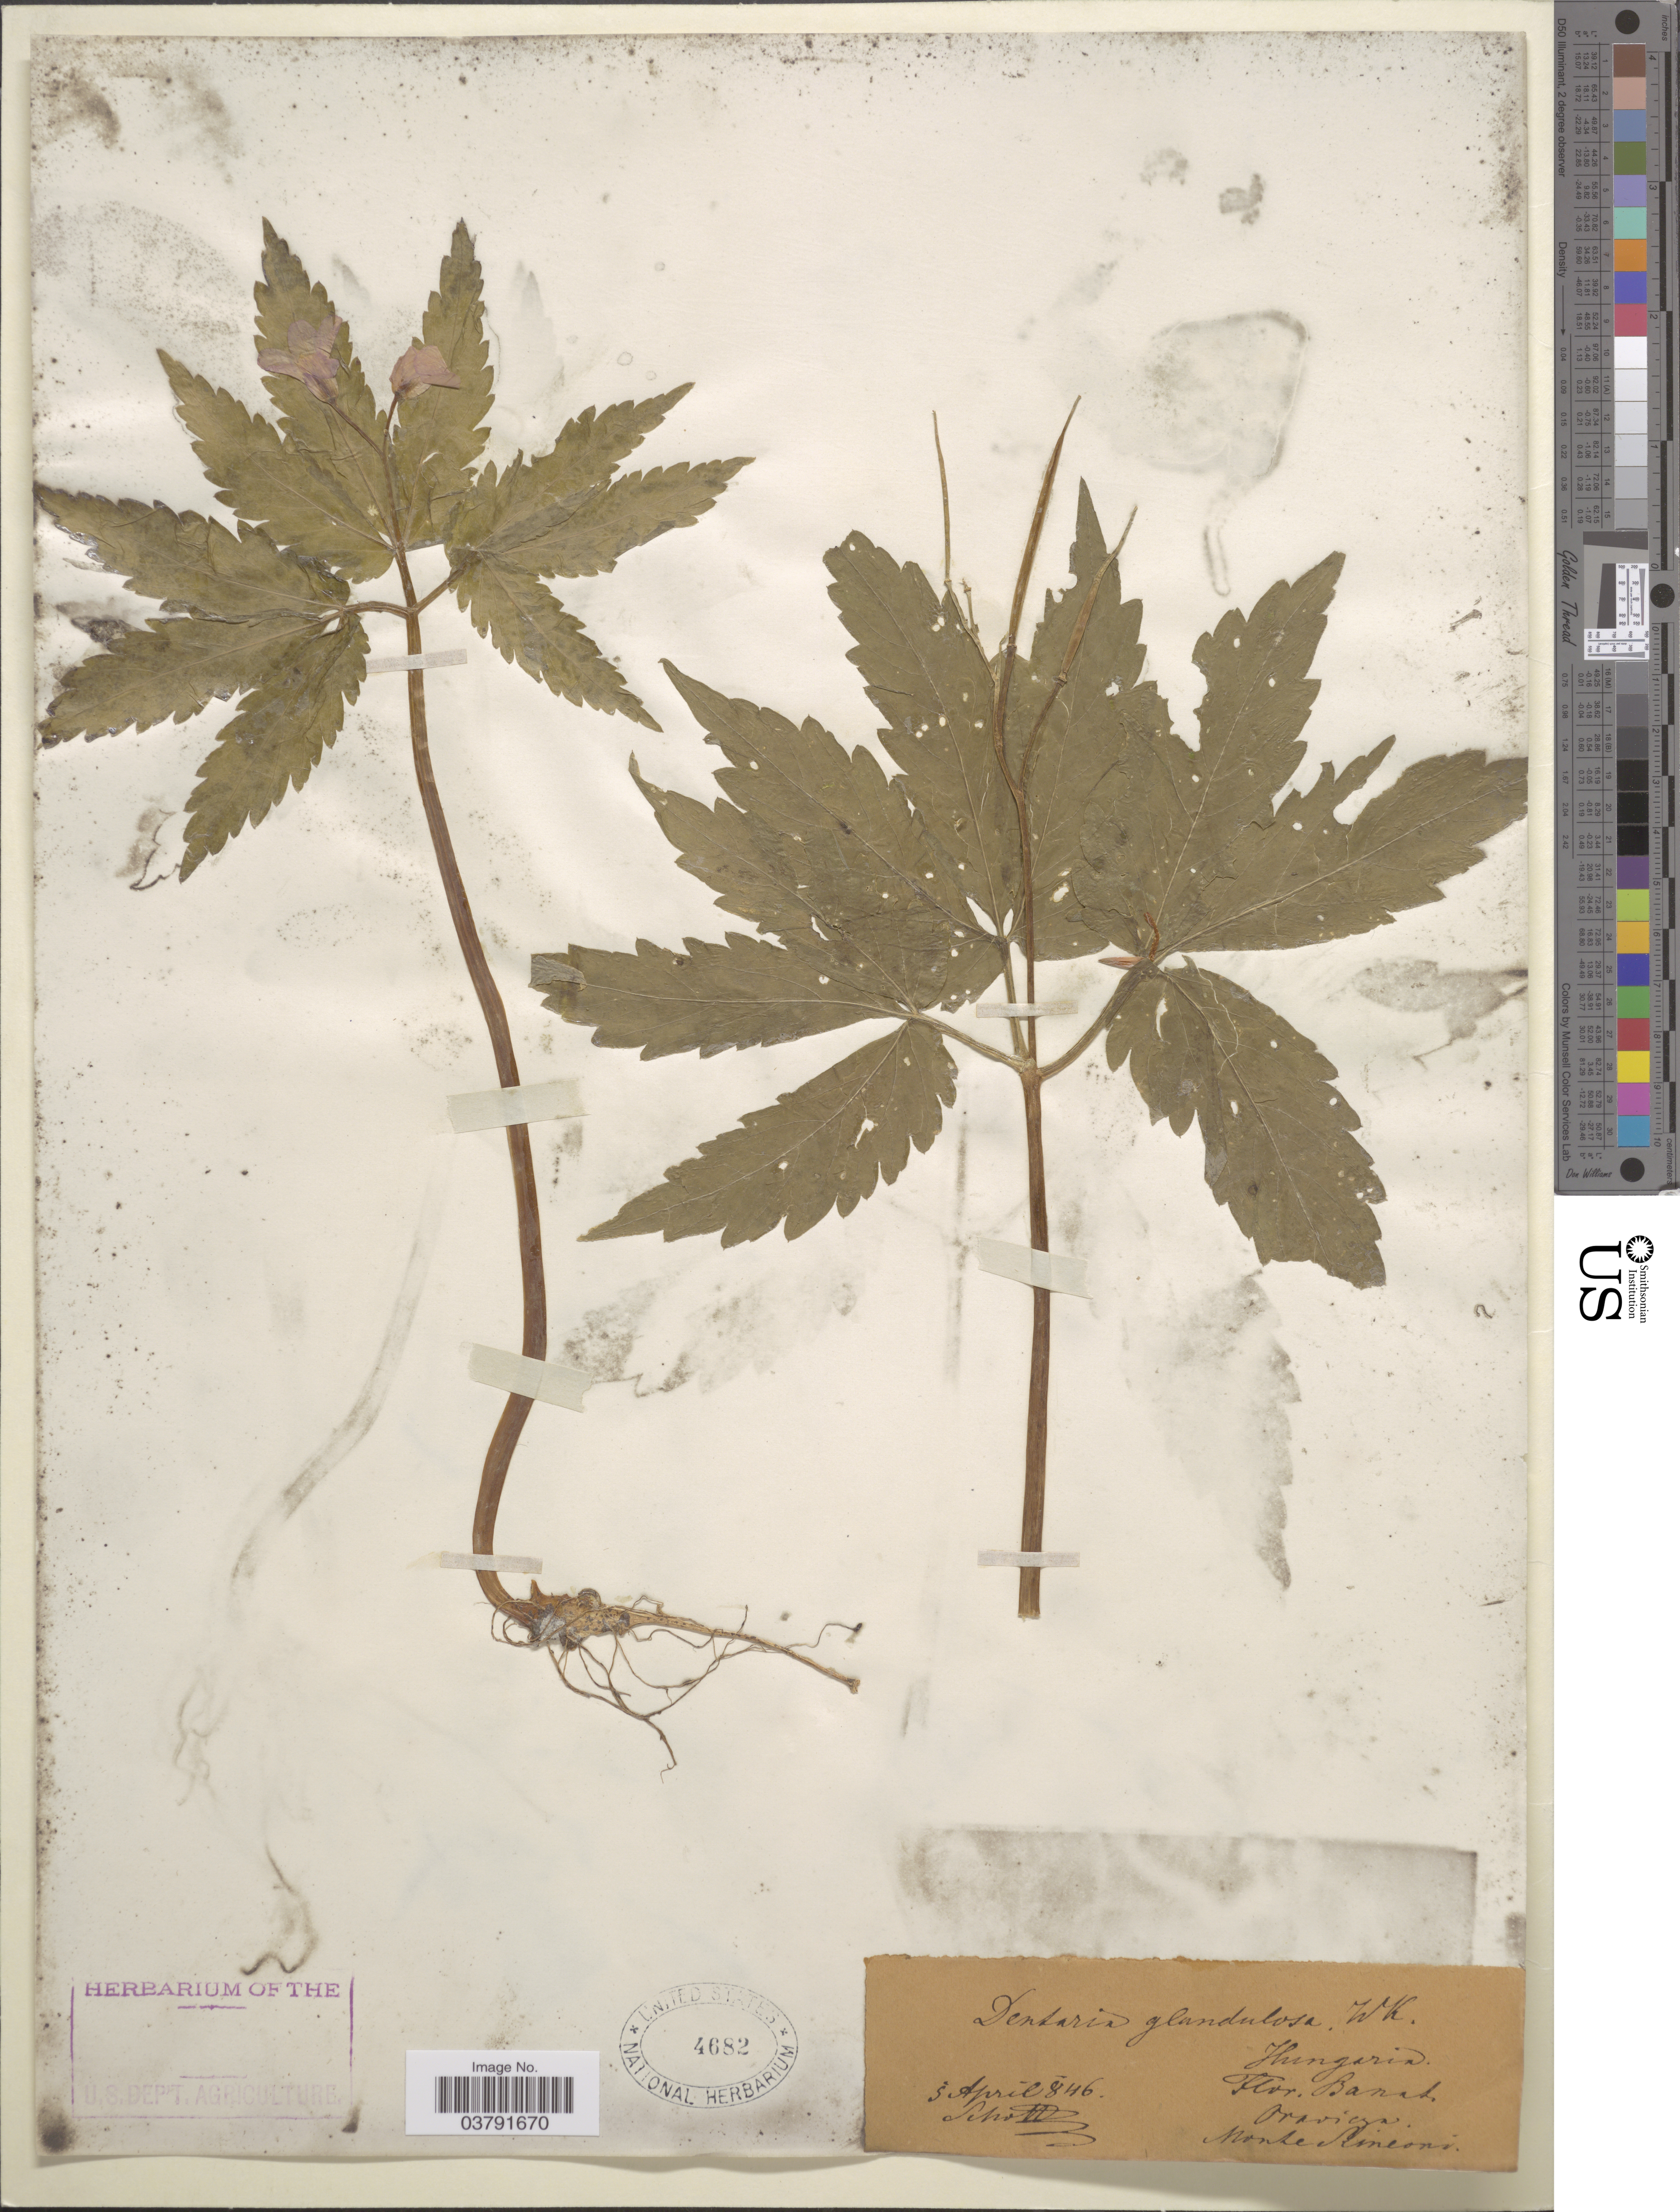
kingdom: Plantae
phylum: Tracheophyta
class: Magnoliopsida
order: Brassicales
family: Brassicaceae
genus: Dentaria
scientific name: Dentaria glandulosa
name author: Waldst. & Kit.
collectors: Schott, --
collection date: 1846-04-05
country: Romania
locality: Flor. Banat, Oravicza, Monte Sineori. [interpreted]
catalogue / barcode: US 4682